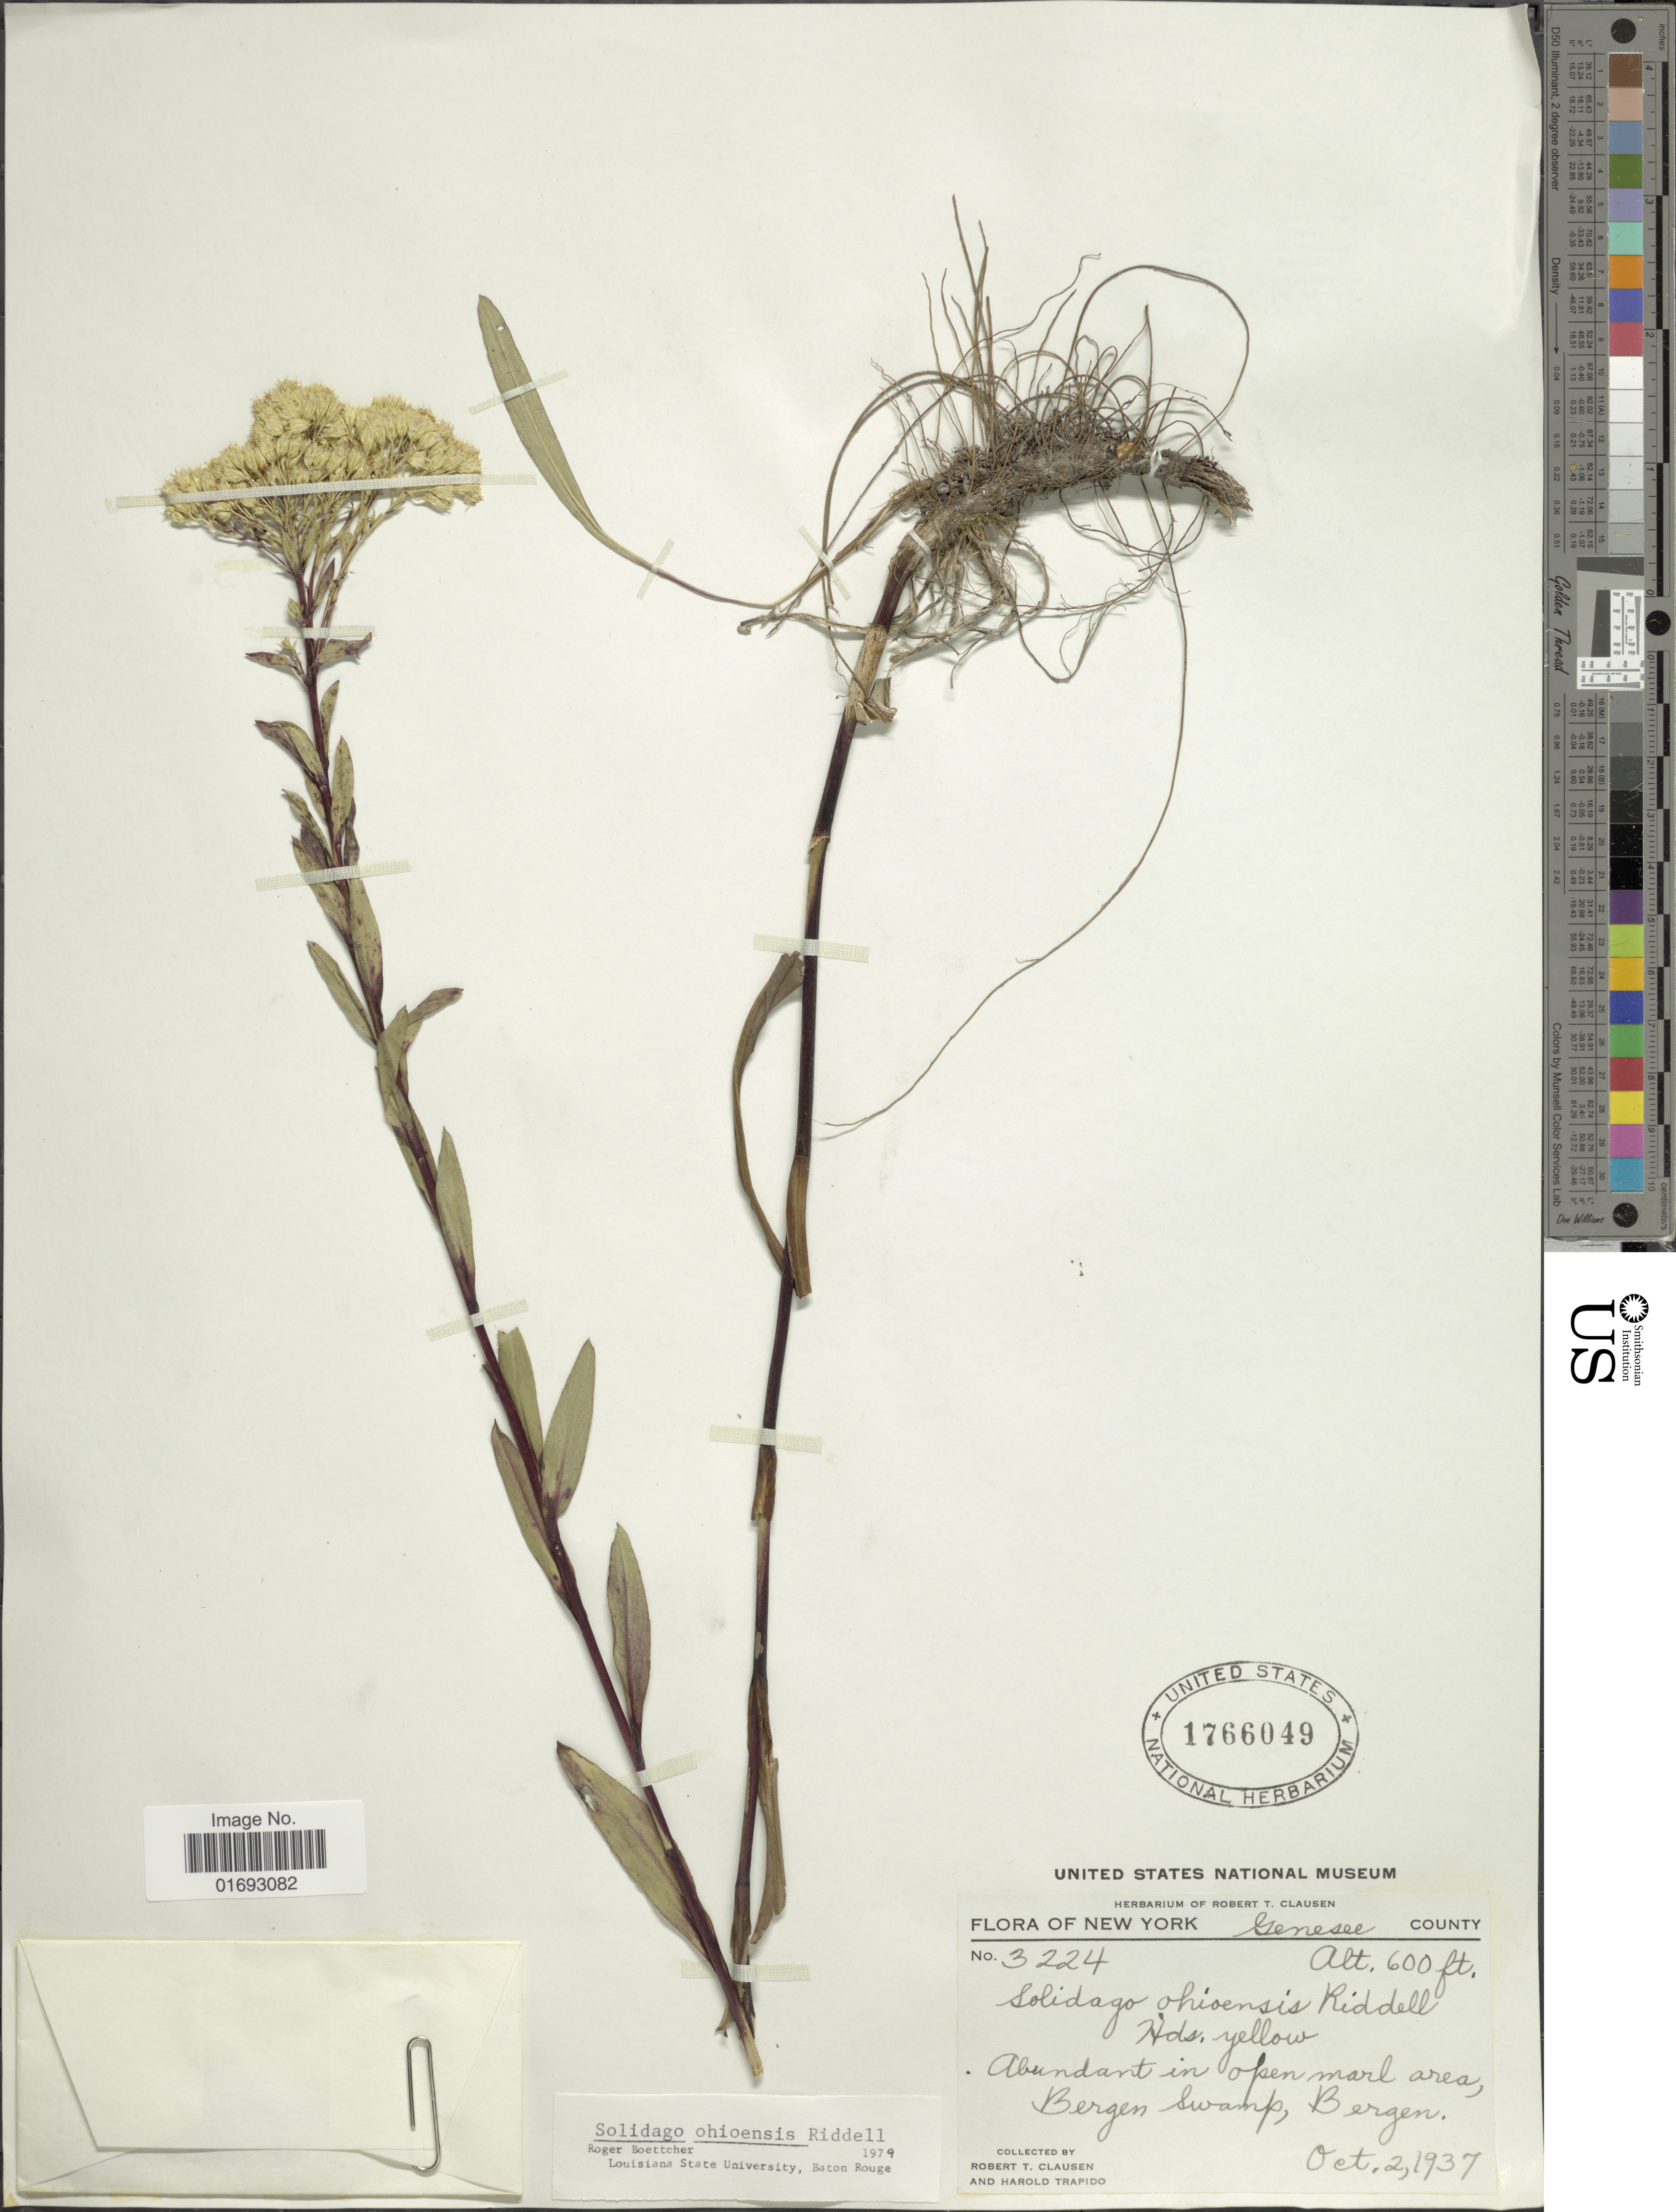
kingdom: Plantae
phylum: Tracheophyta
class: Magnoliopsida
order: Asterales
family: Asteraceae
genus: Oligoneuron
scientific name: Oligoneuron ohioense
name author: (Riddell) G.N. Jones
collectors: R. T. Clausen & H. Trapido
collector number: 3224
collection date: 1937-10-02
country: United States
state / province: New York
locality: Genesee County, abundant in open mark area, Bergen swamp, Bergen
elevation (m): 183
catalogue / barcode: US 1766049